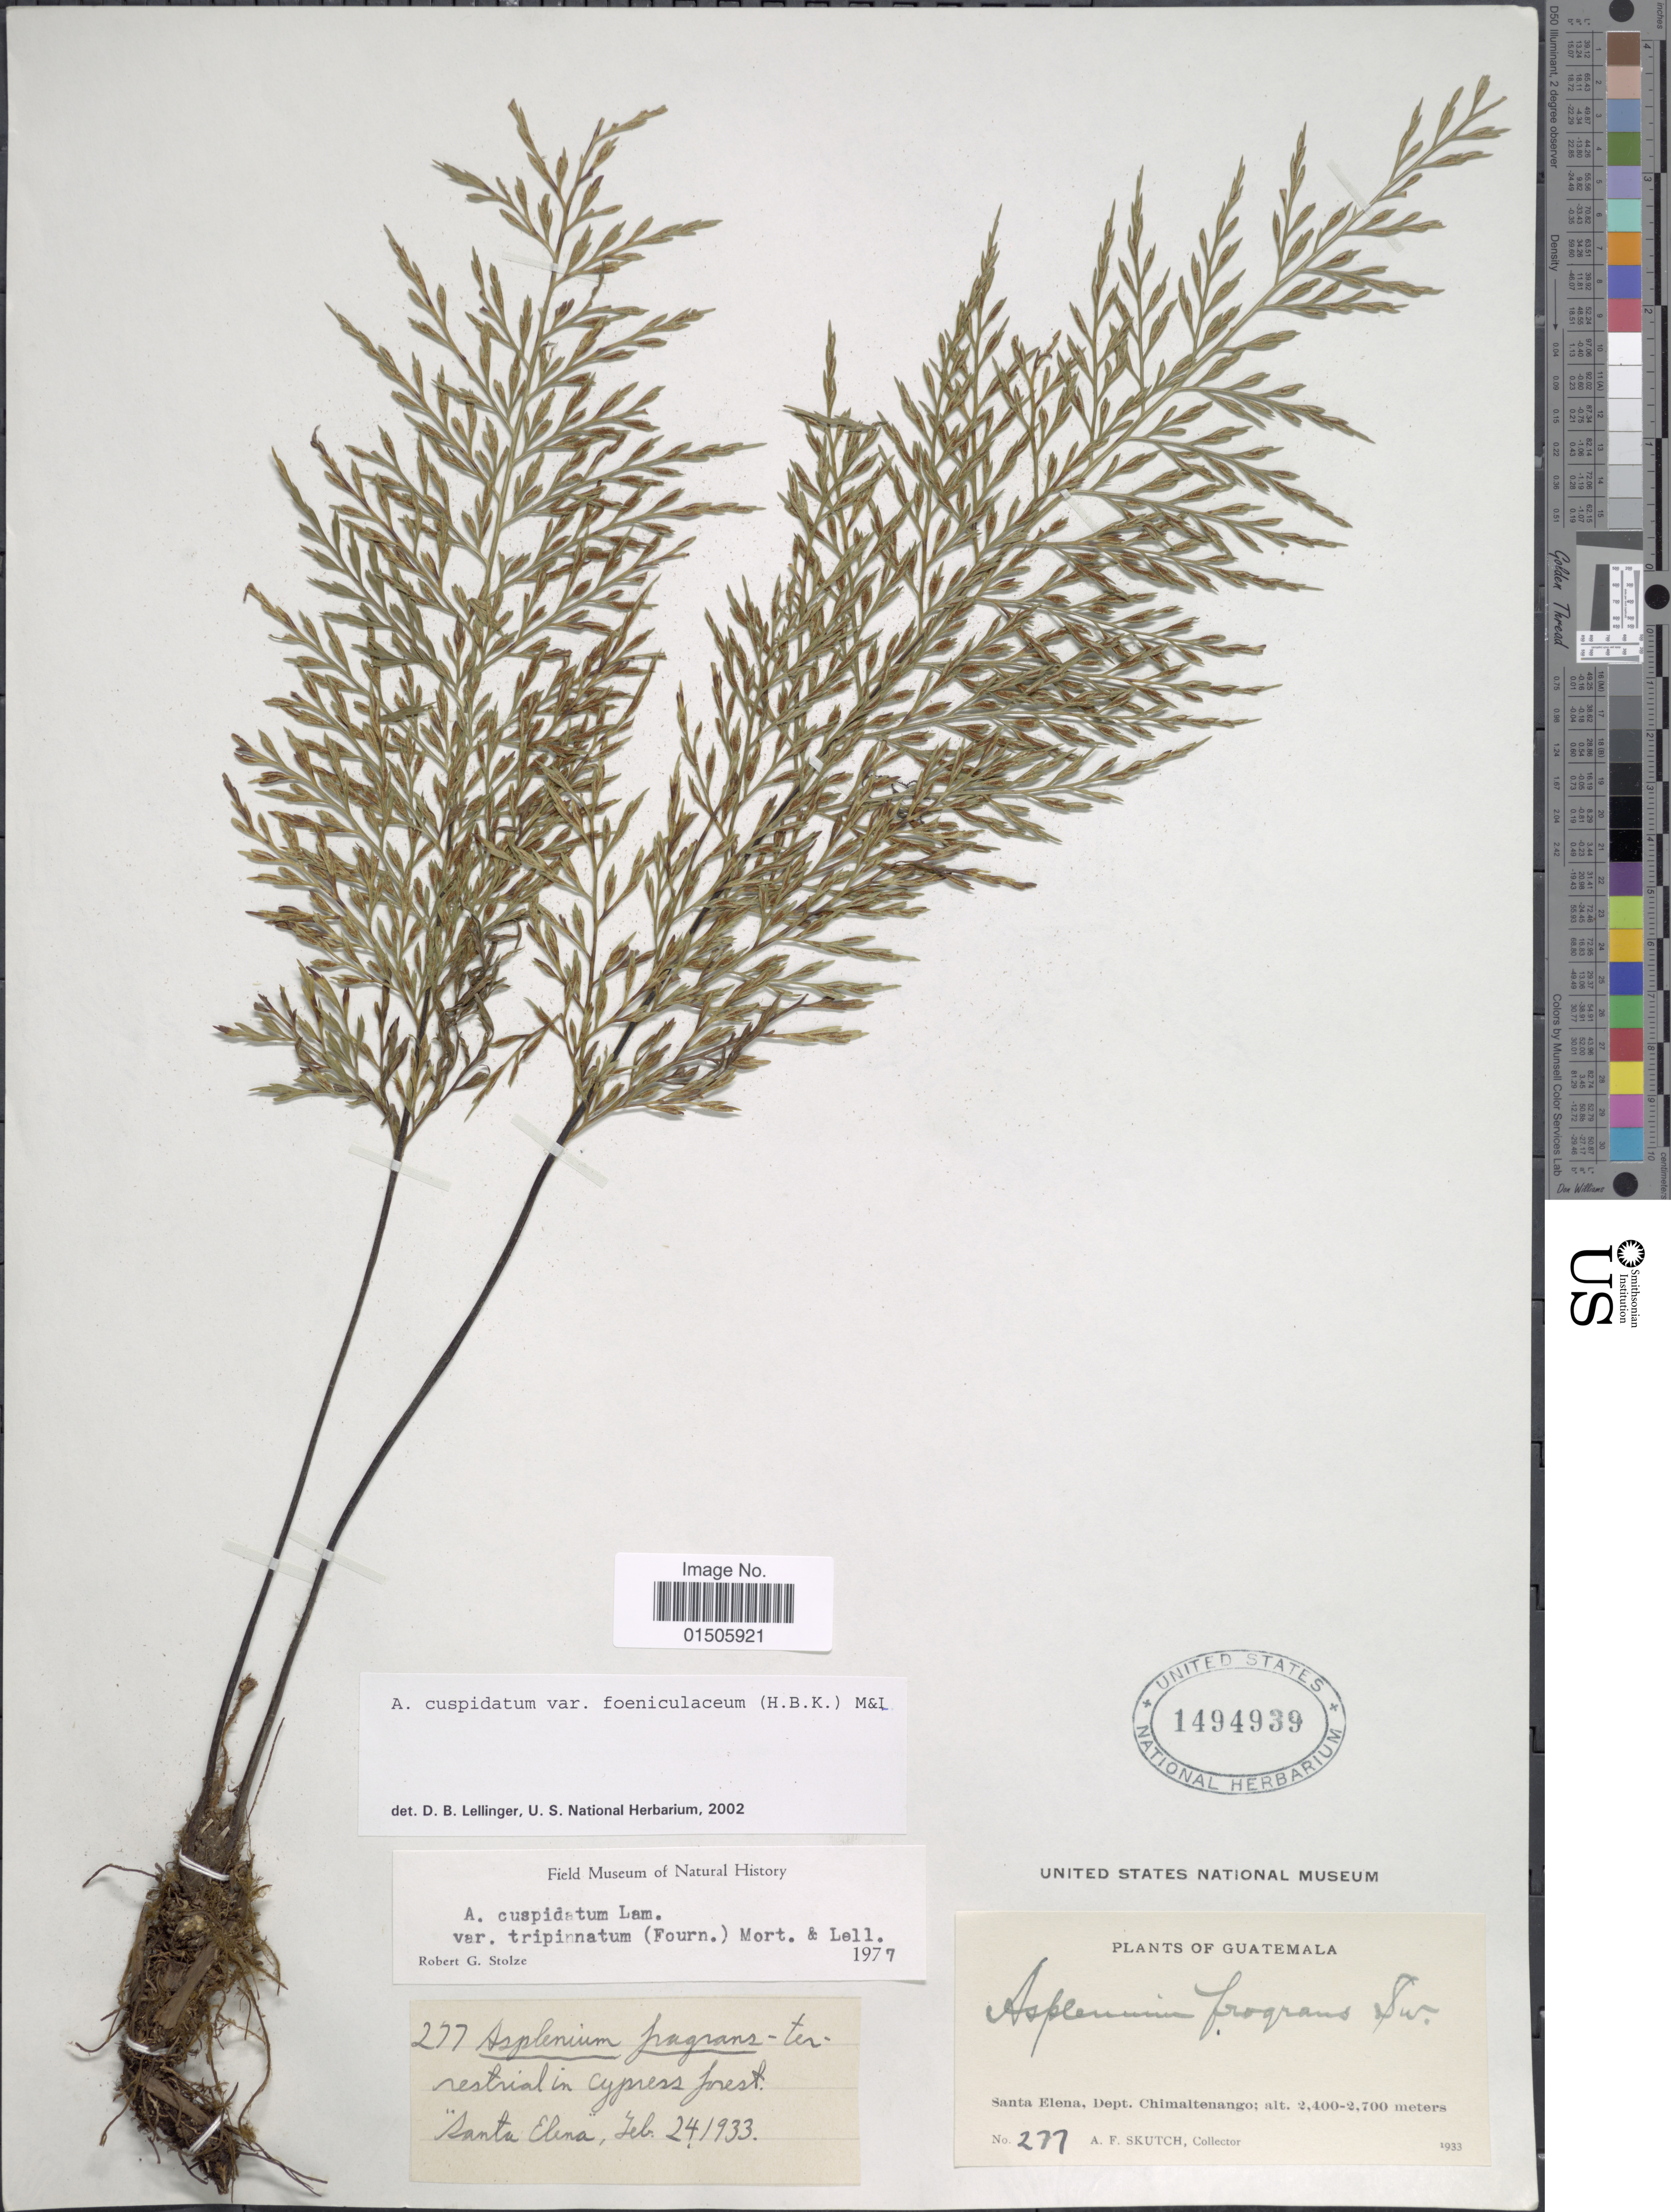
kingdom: Plantae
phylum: Tracheophyta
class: Polypodiopsida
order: Polypodiales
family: Aspleniaceae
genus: Asplenium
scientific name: Asplenium cuspidatum var. foeniculaceum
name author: (Kunth) C.V. Morton & Lellinger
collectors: A. F. Skutch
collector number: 277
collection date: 1933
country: Guatemala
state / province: Chimaltenango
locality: Santa Elena. Dept. Chimaltenango.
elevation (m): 2400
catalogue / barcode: US 1494939